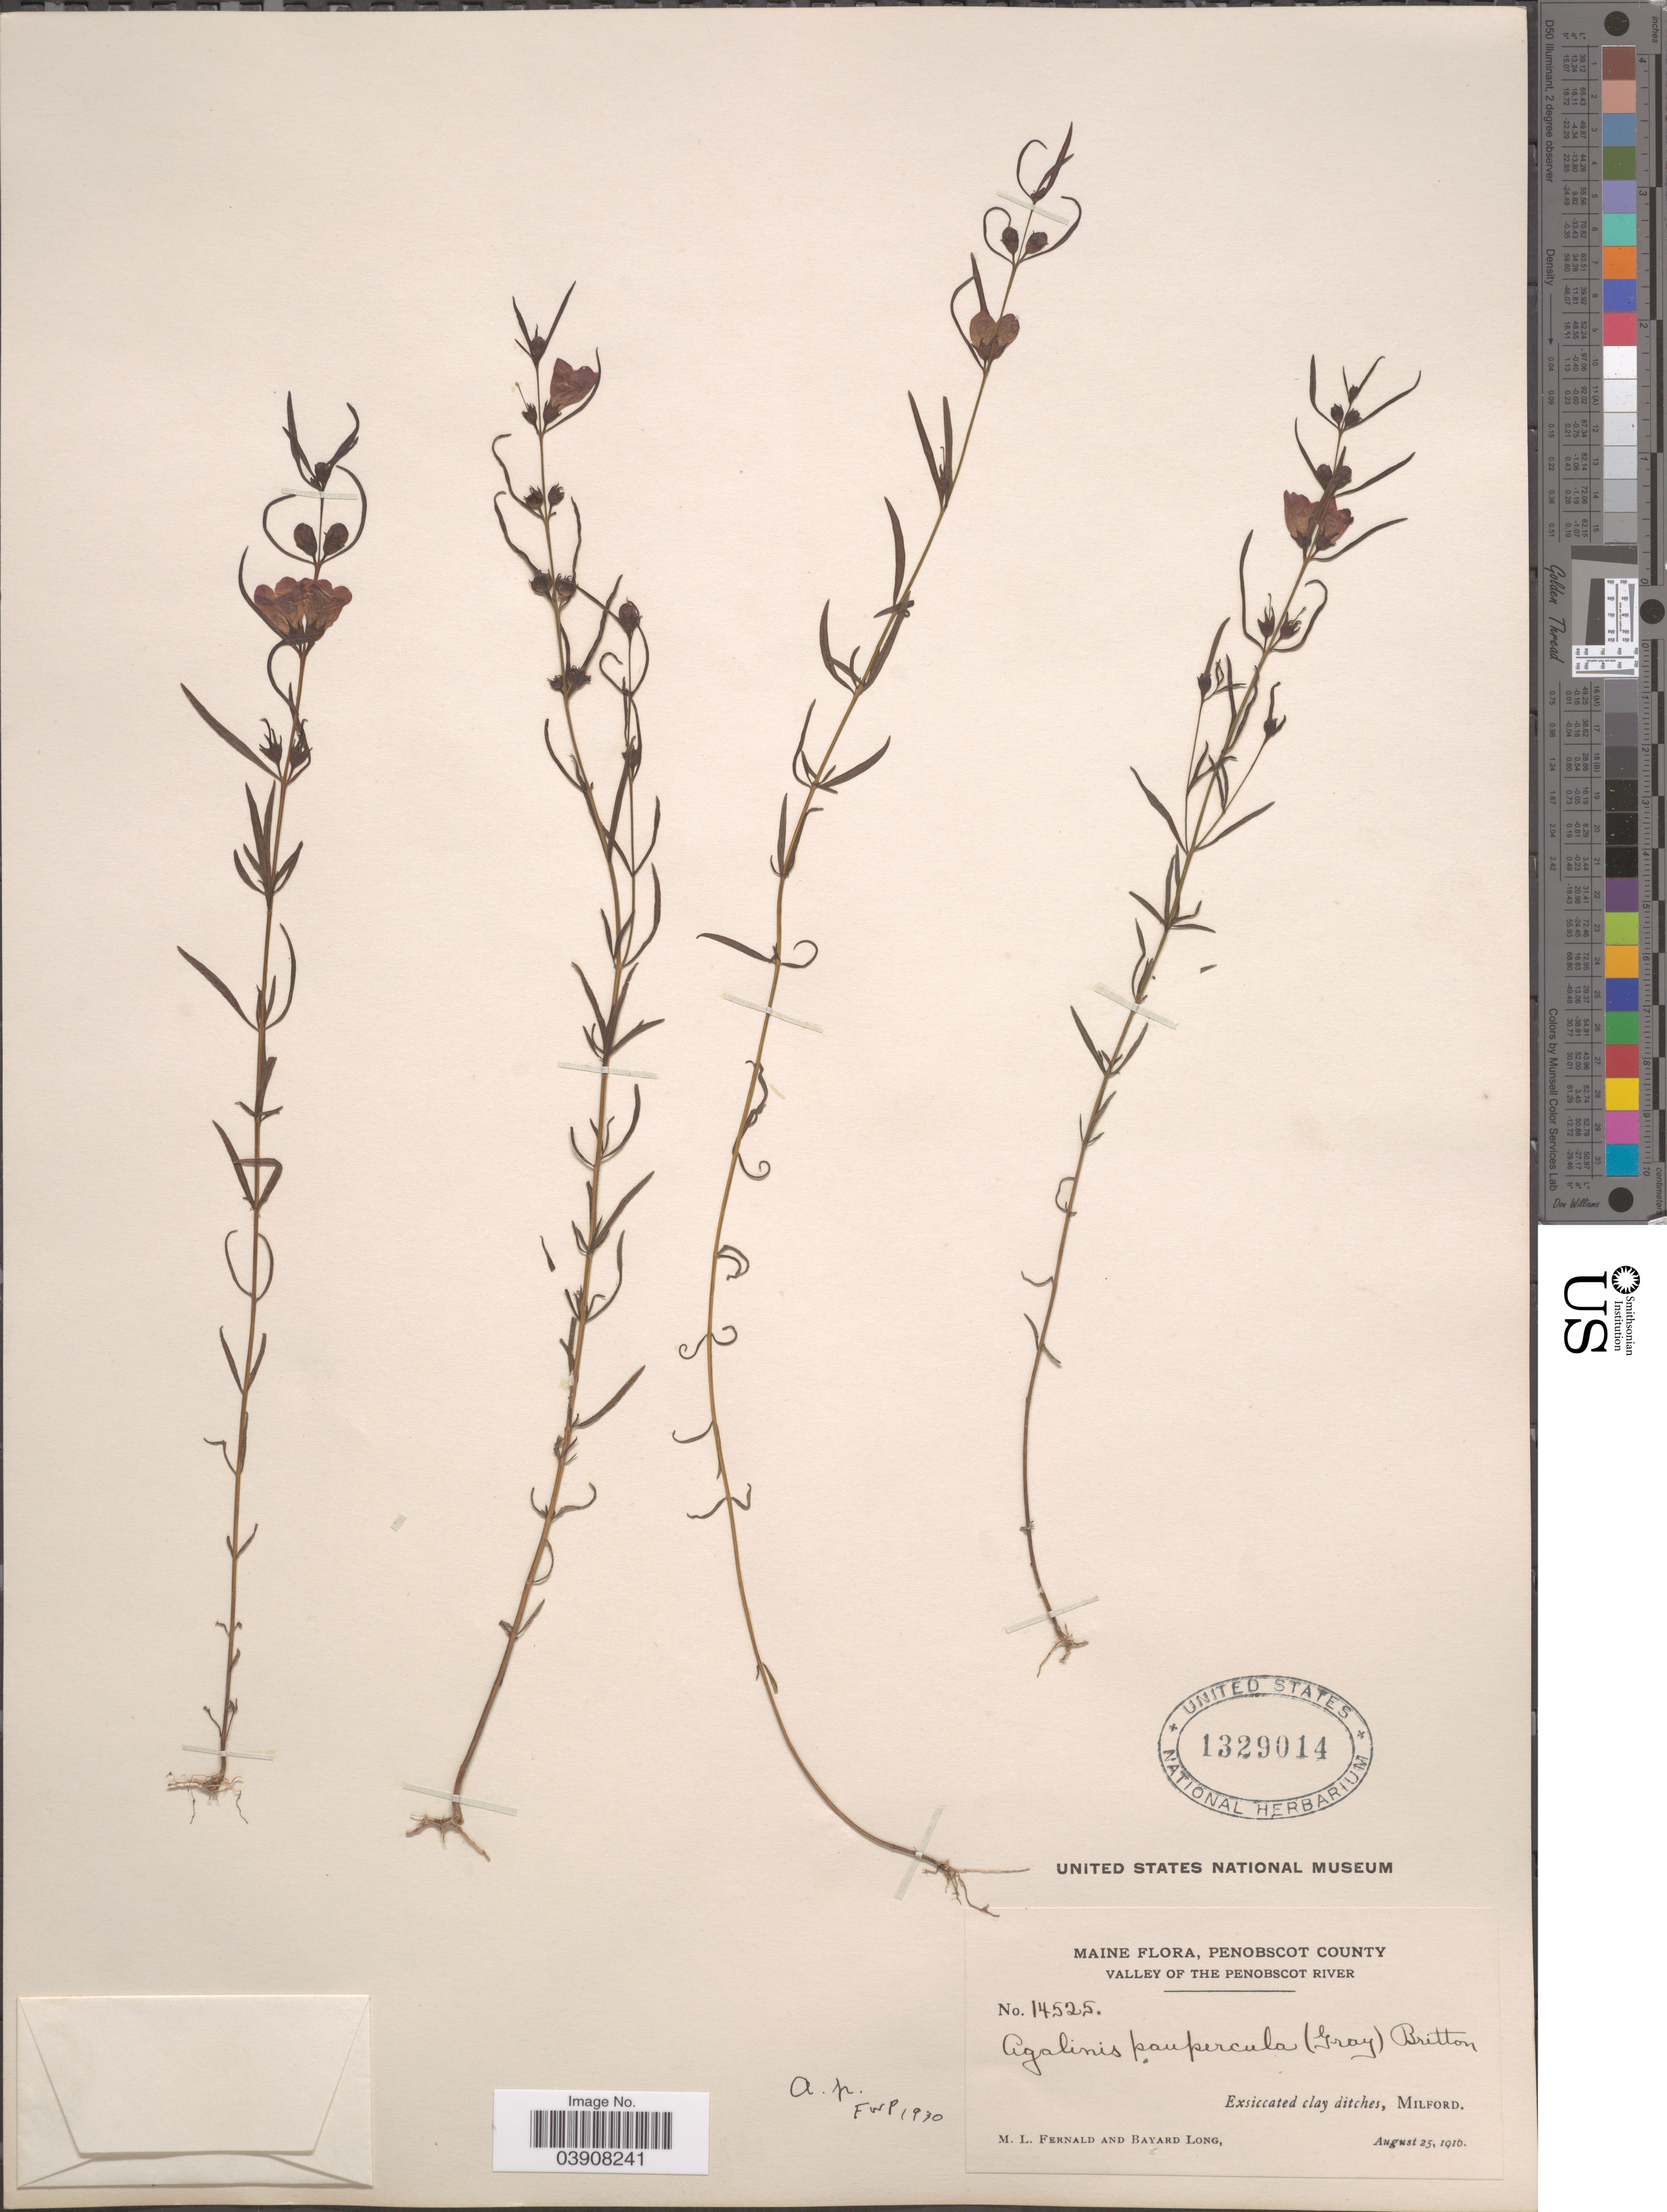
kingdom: Plantae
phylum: Tracheophyta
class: Magnoliopsida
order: Lamiales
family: Orobanchaceae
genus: Agalinis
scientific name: Agalinis paupercula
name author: (A. Gray) Britton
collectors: M. L. Fernald & B. Long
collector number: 14525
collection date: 1910-08-25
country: United States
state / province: Maine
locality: Penobscot County. Valley of the Penobscot River. Milford.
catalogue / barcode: US 1329014